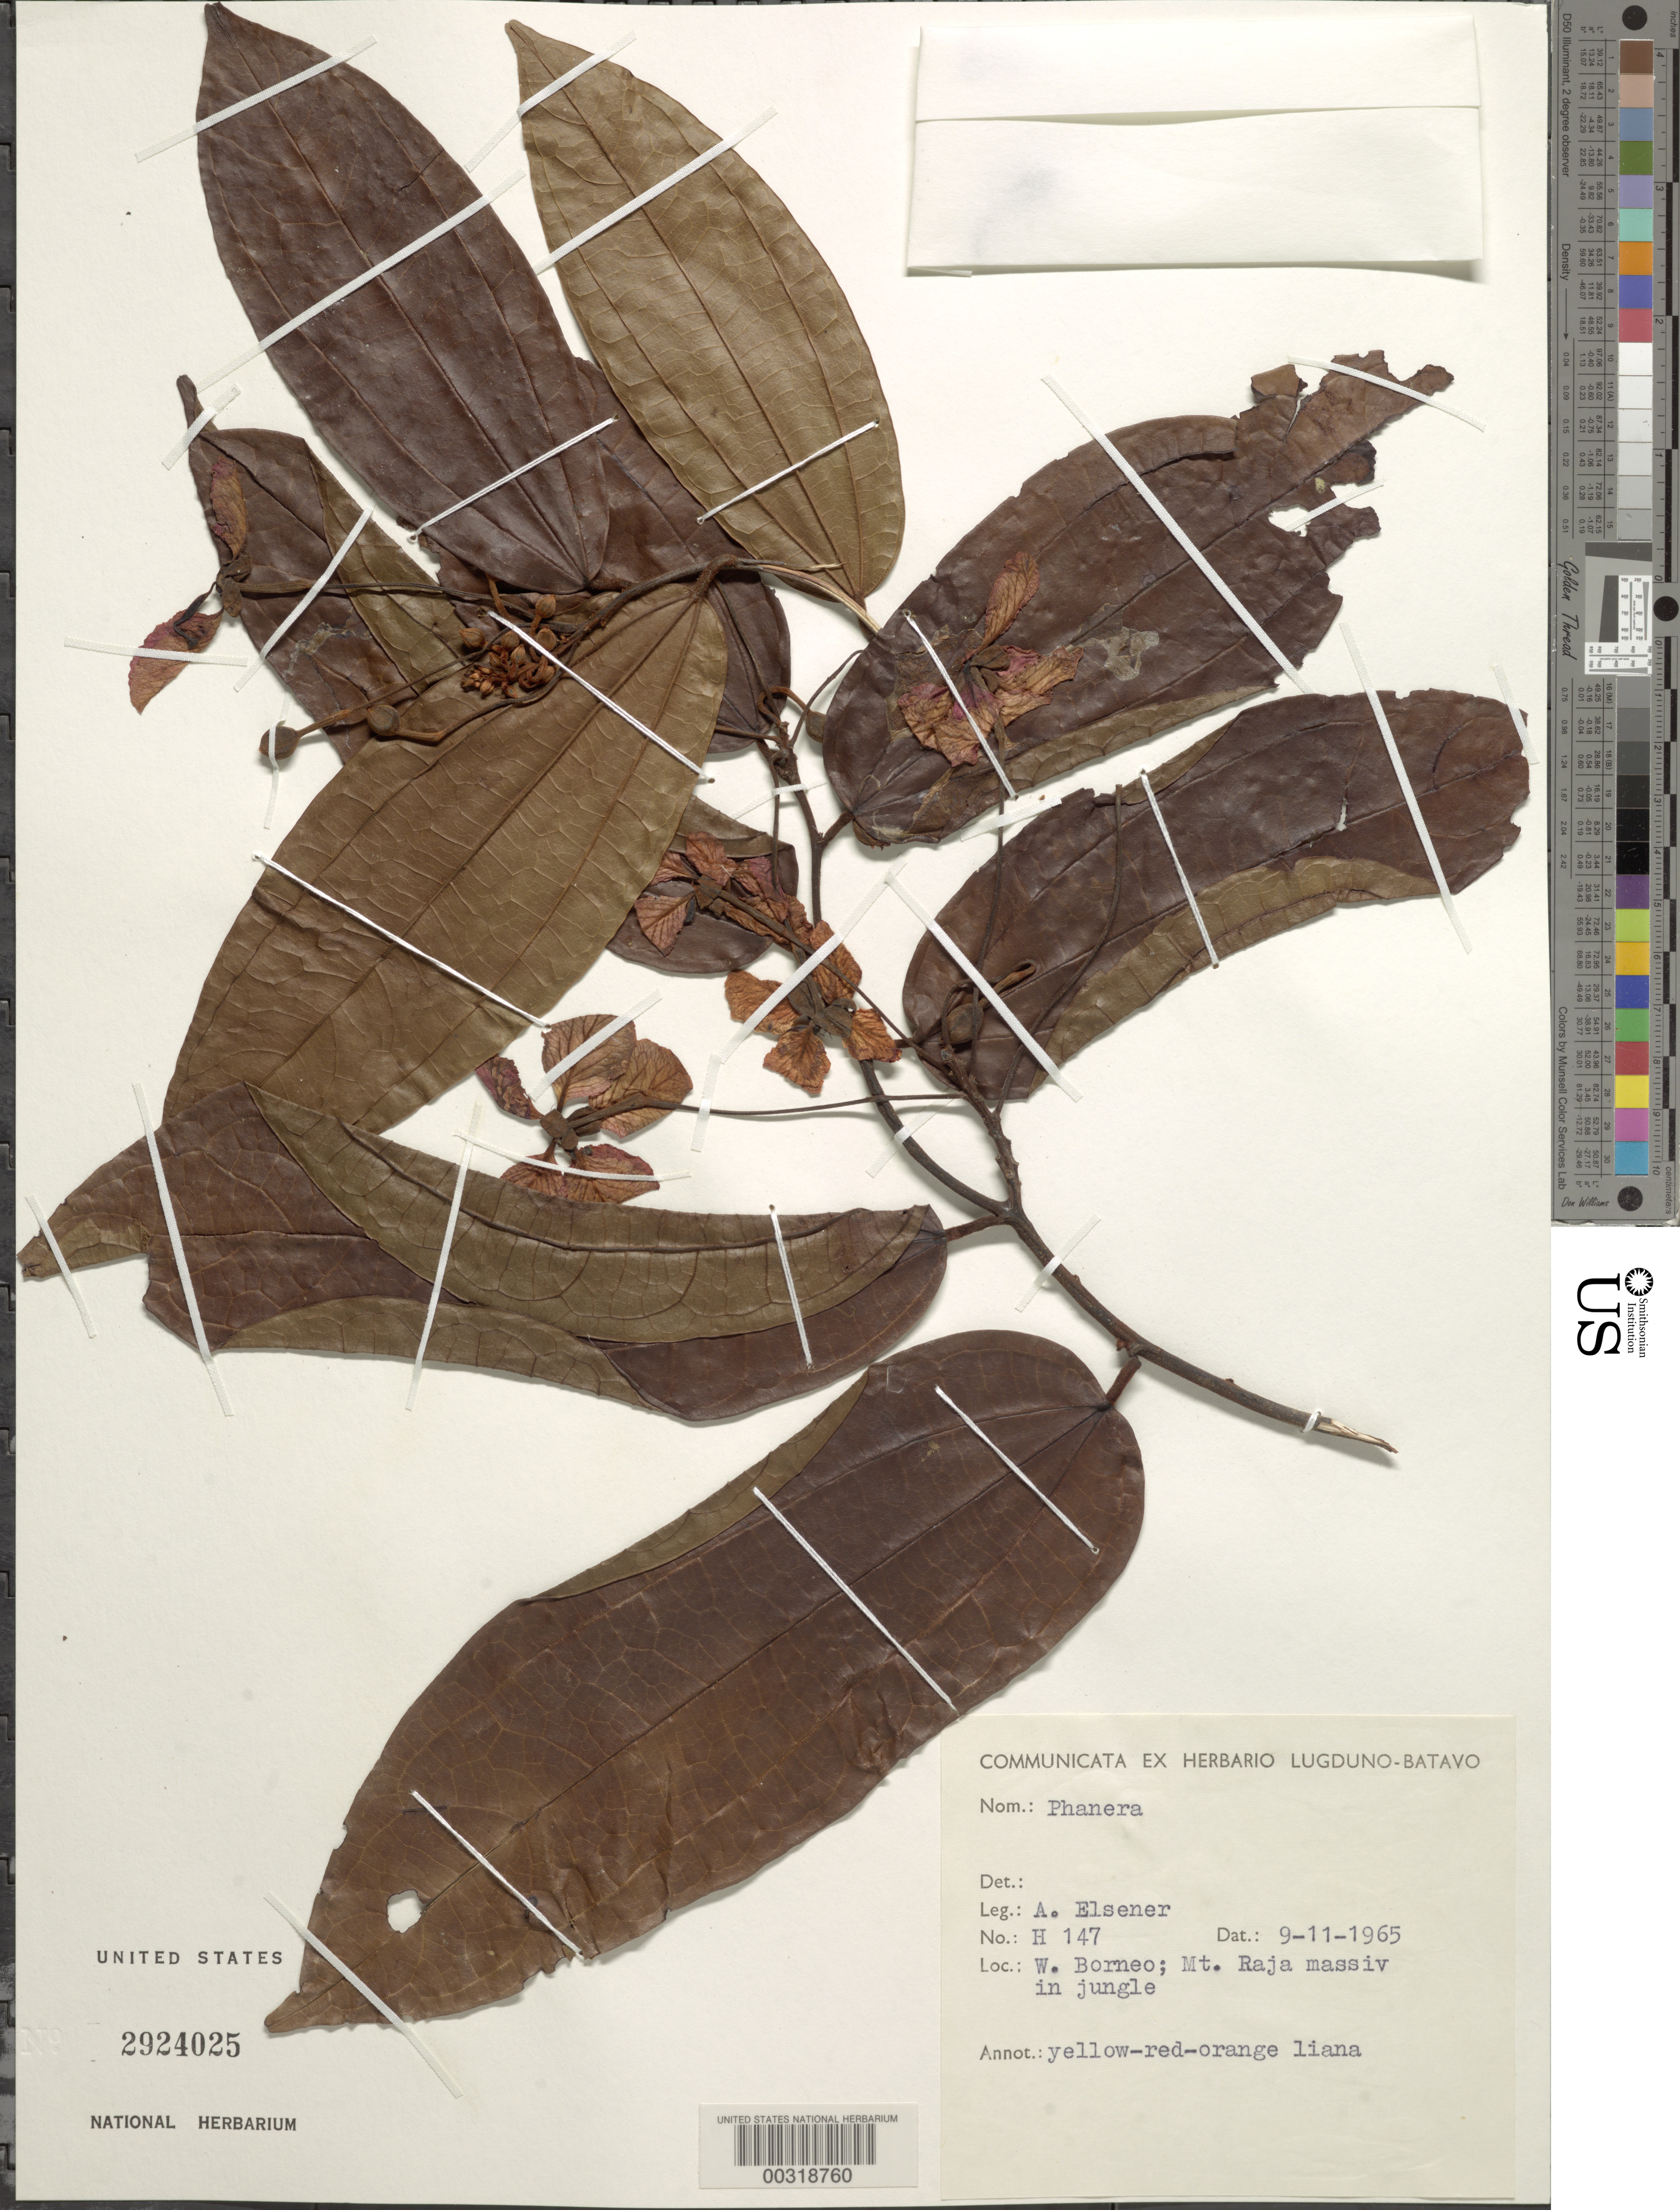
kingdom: Plantae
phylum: Tracheophyta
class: Magnoliopsida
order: Fabales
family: Fabaceae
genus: Phanera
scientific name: Phanera sp.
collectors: A. Elsener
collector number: H147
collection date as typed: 09 Nov 1965 or 11 Sep 1965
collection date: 1965-09-11 or 1965-11-09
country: Indonesia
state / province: Kalimantan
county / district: Kalimantan Barat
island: Borneo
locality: Mt. raja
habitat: In jungle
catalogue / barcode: US 2924025